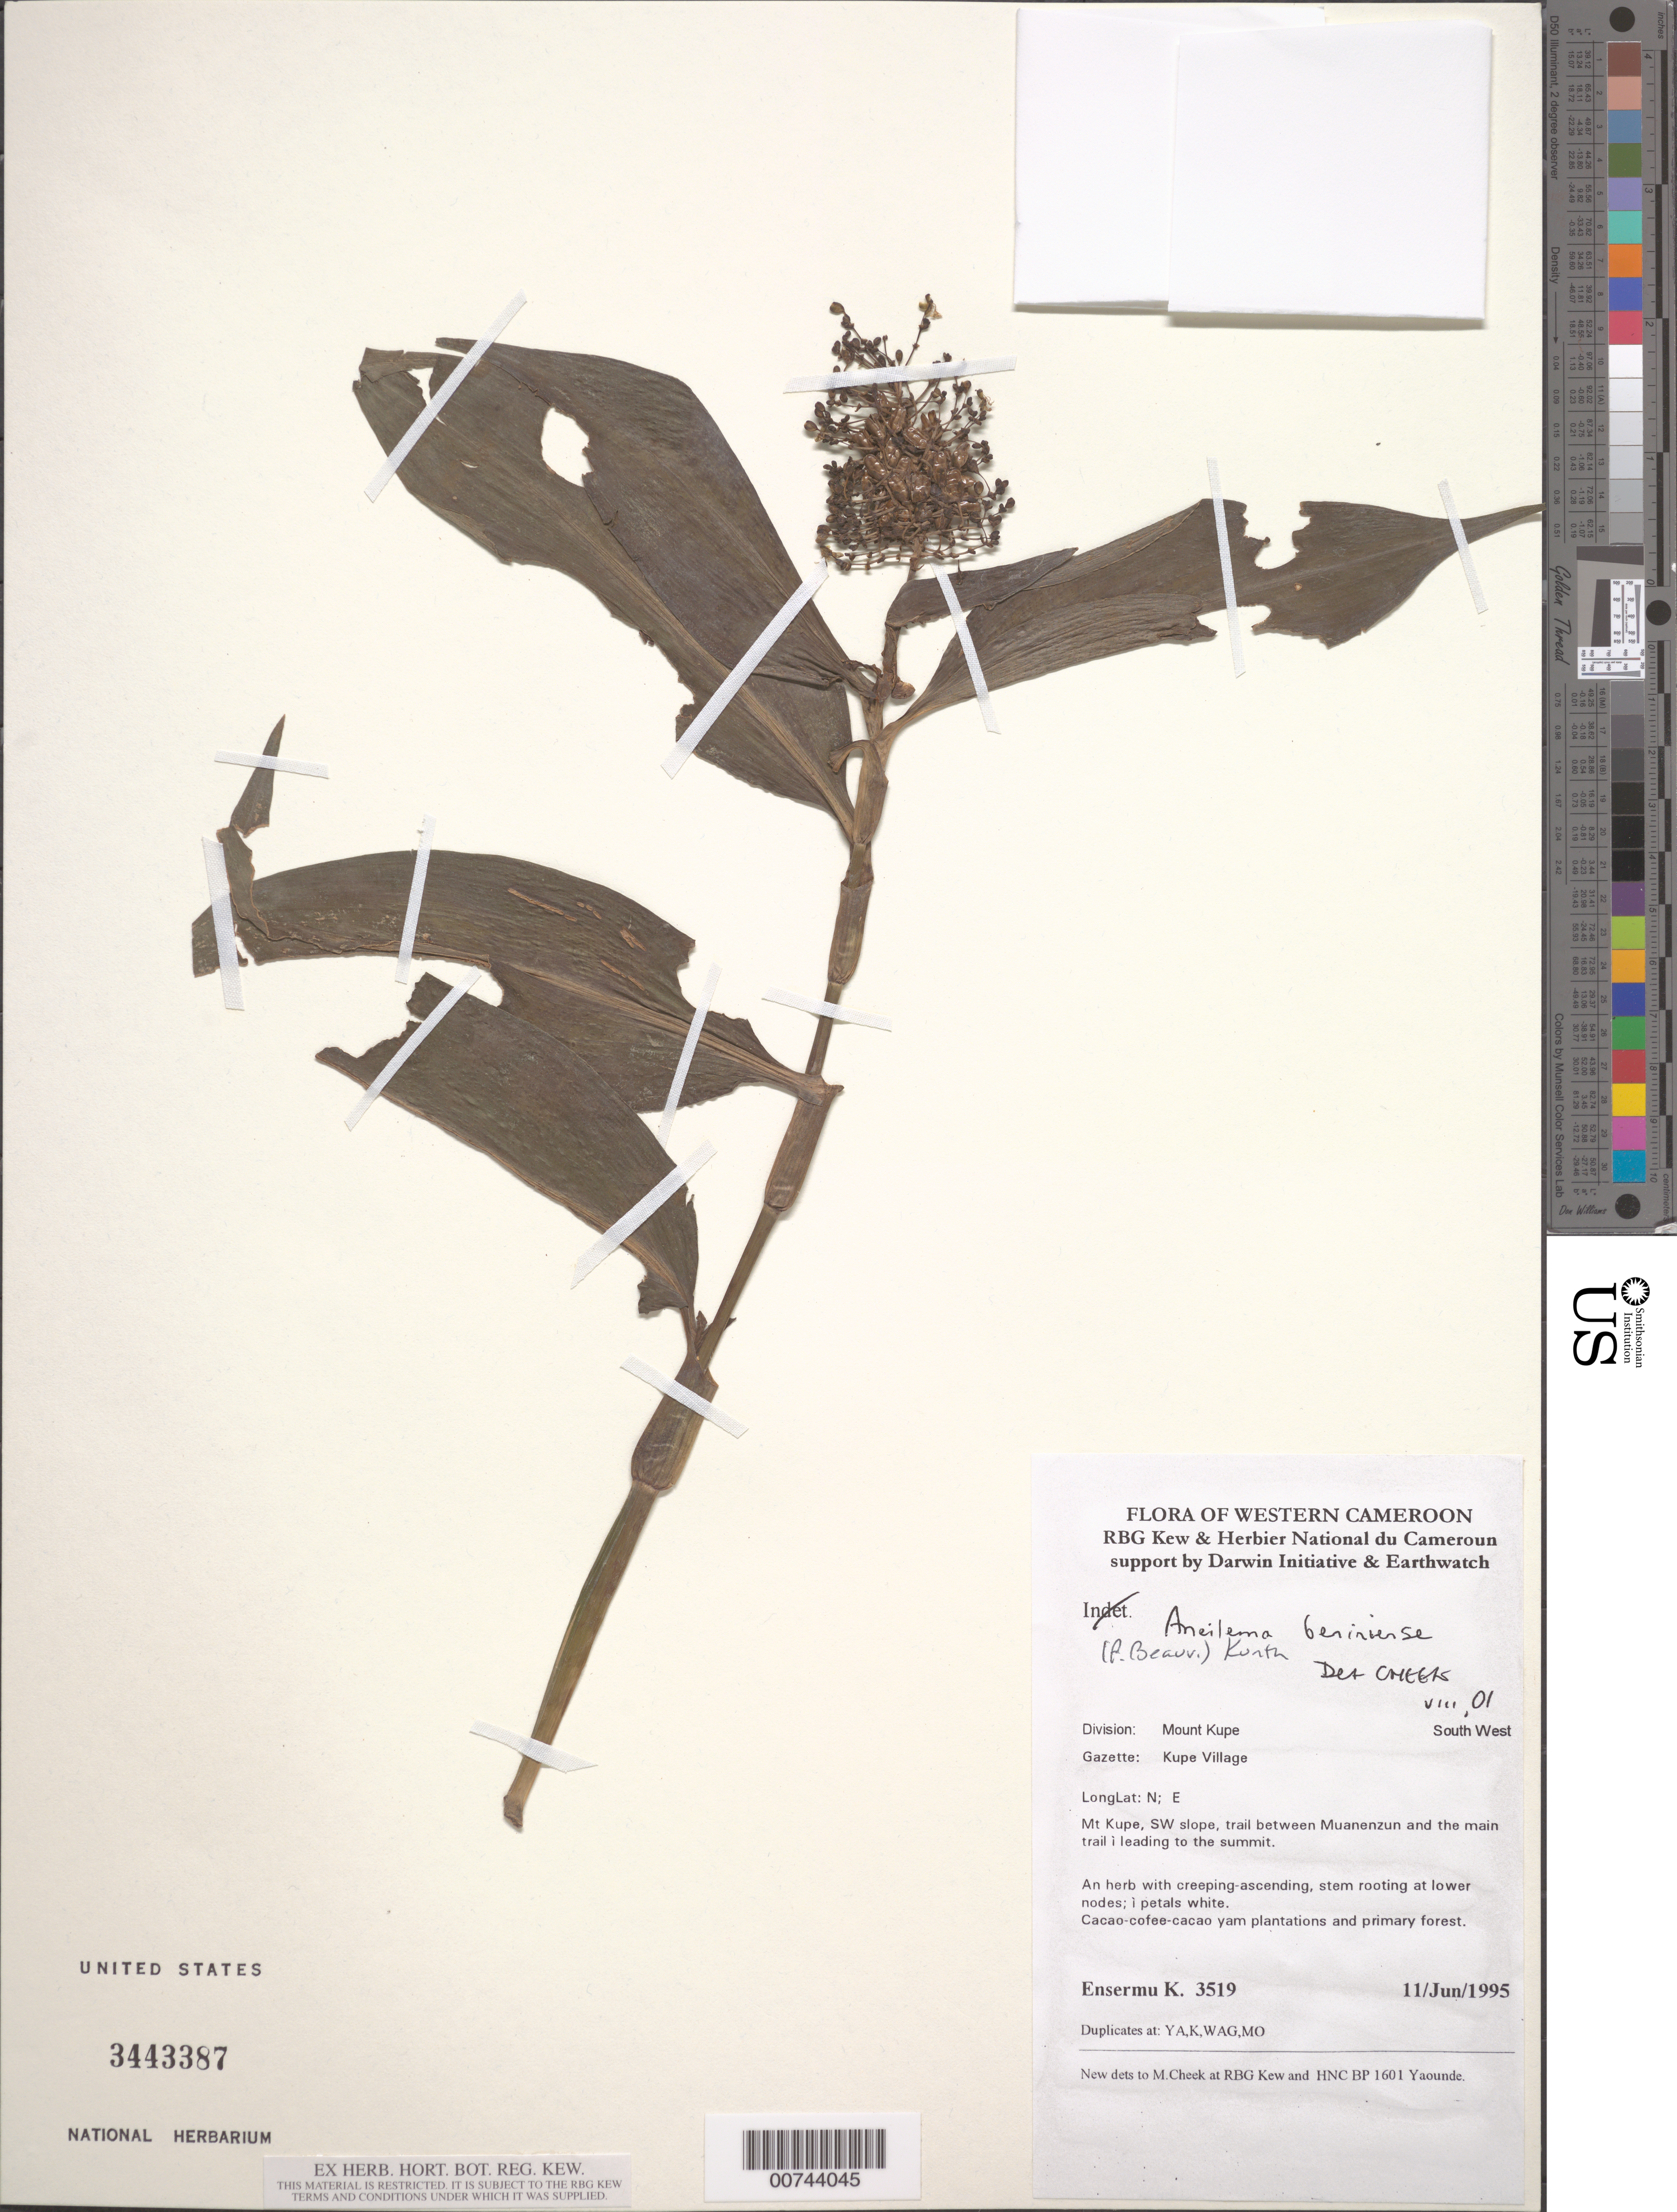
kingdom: Plantae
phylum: Tracheophyta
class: Liliopsida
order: Commelinales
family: Commelinaceae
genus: Aneilema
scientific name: Aneilema beniniense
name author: (P. Beauv.) Kunth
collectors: K. Ensermu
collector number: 3519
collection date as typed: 11 Jun 1995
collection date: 1995-06-11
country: Cameroon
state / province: Sud-Ouest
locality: Mount Kupe, Kupe Village, SW slope, between Muanenzun and main trail to summit.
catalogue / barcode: US 3443387